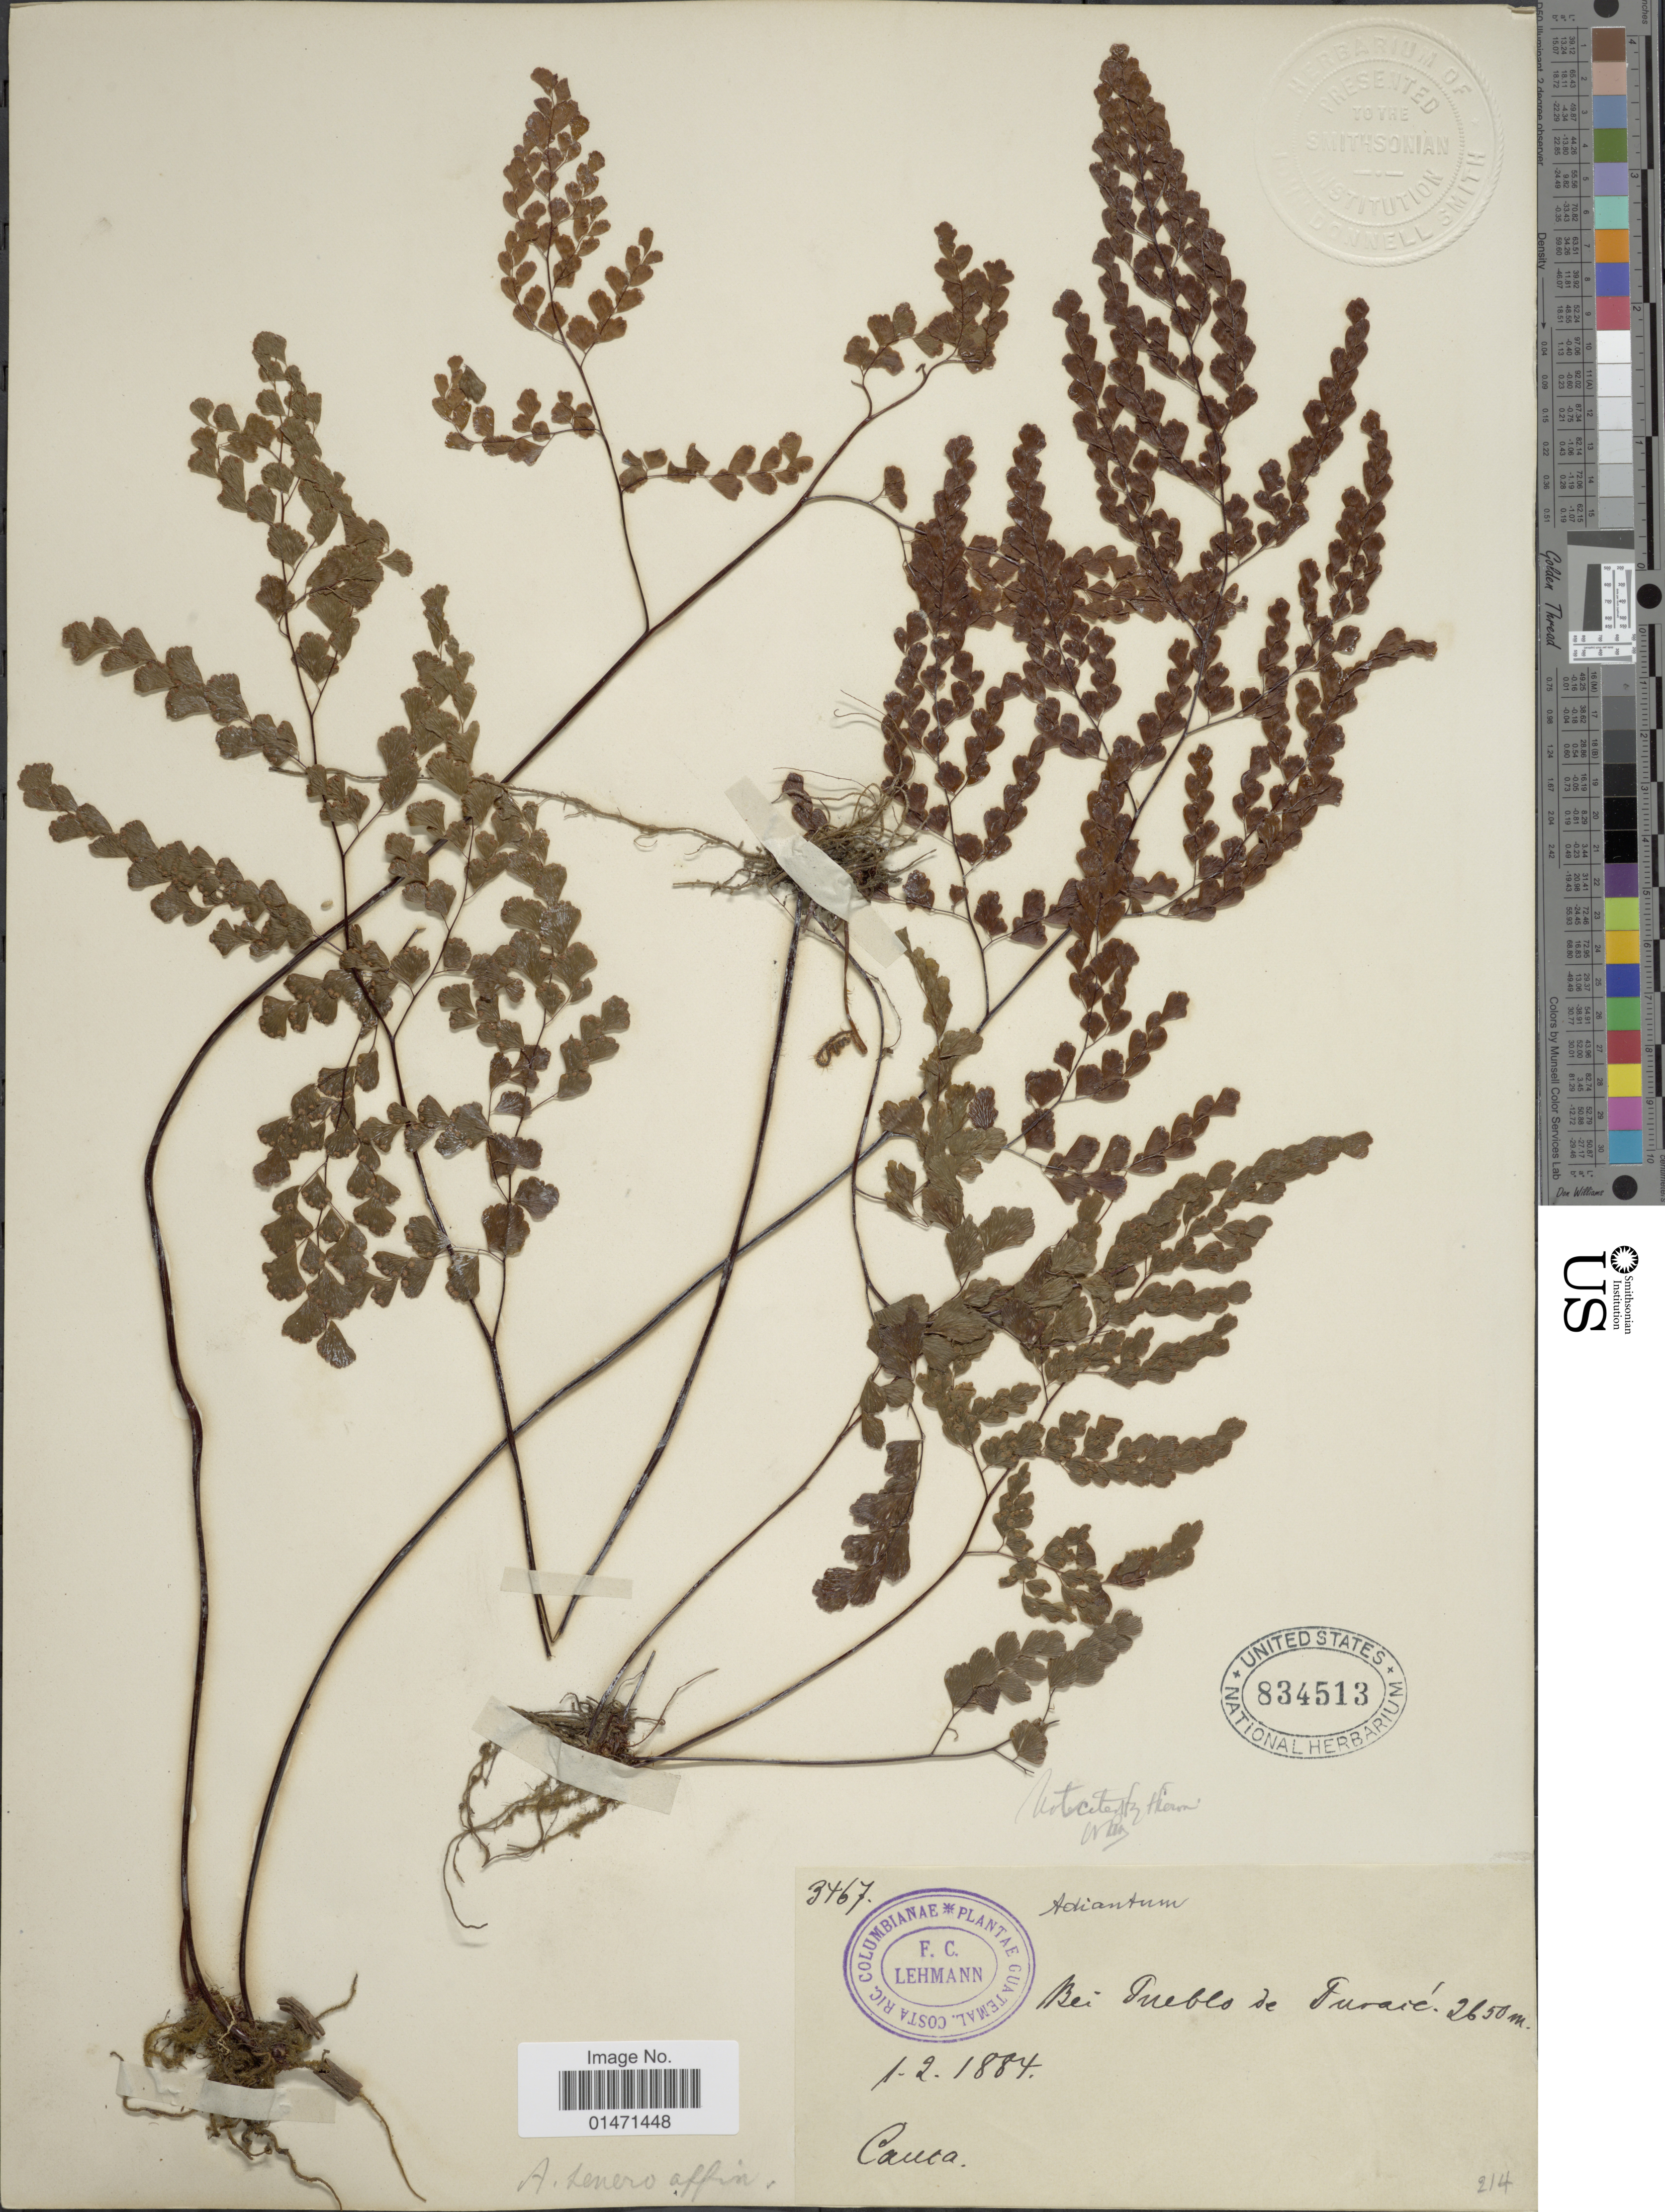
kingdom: Plantae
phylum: Tracheophyta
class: Polypodiopsida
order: Polypodiales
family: Pteridaceae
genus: Adiantum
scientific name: Adiantum raddianum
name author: C. Presl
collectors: F. C. Lehmann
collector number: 3467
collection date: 1884-02-01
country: Colombia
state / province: Cauca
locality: Bei Pueblo de Puracé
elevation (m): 2650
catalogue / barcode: US 834513